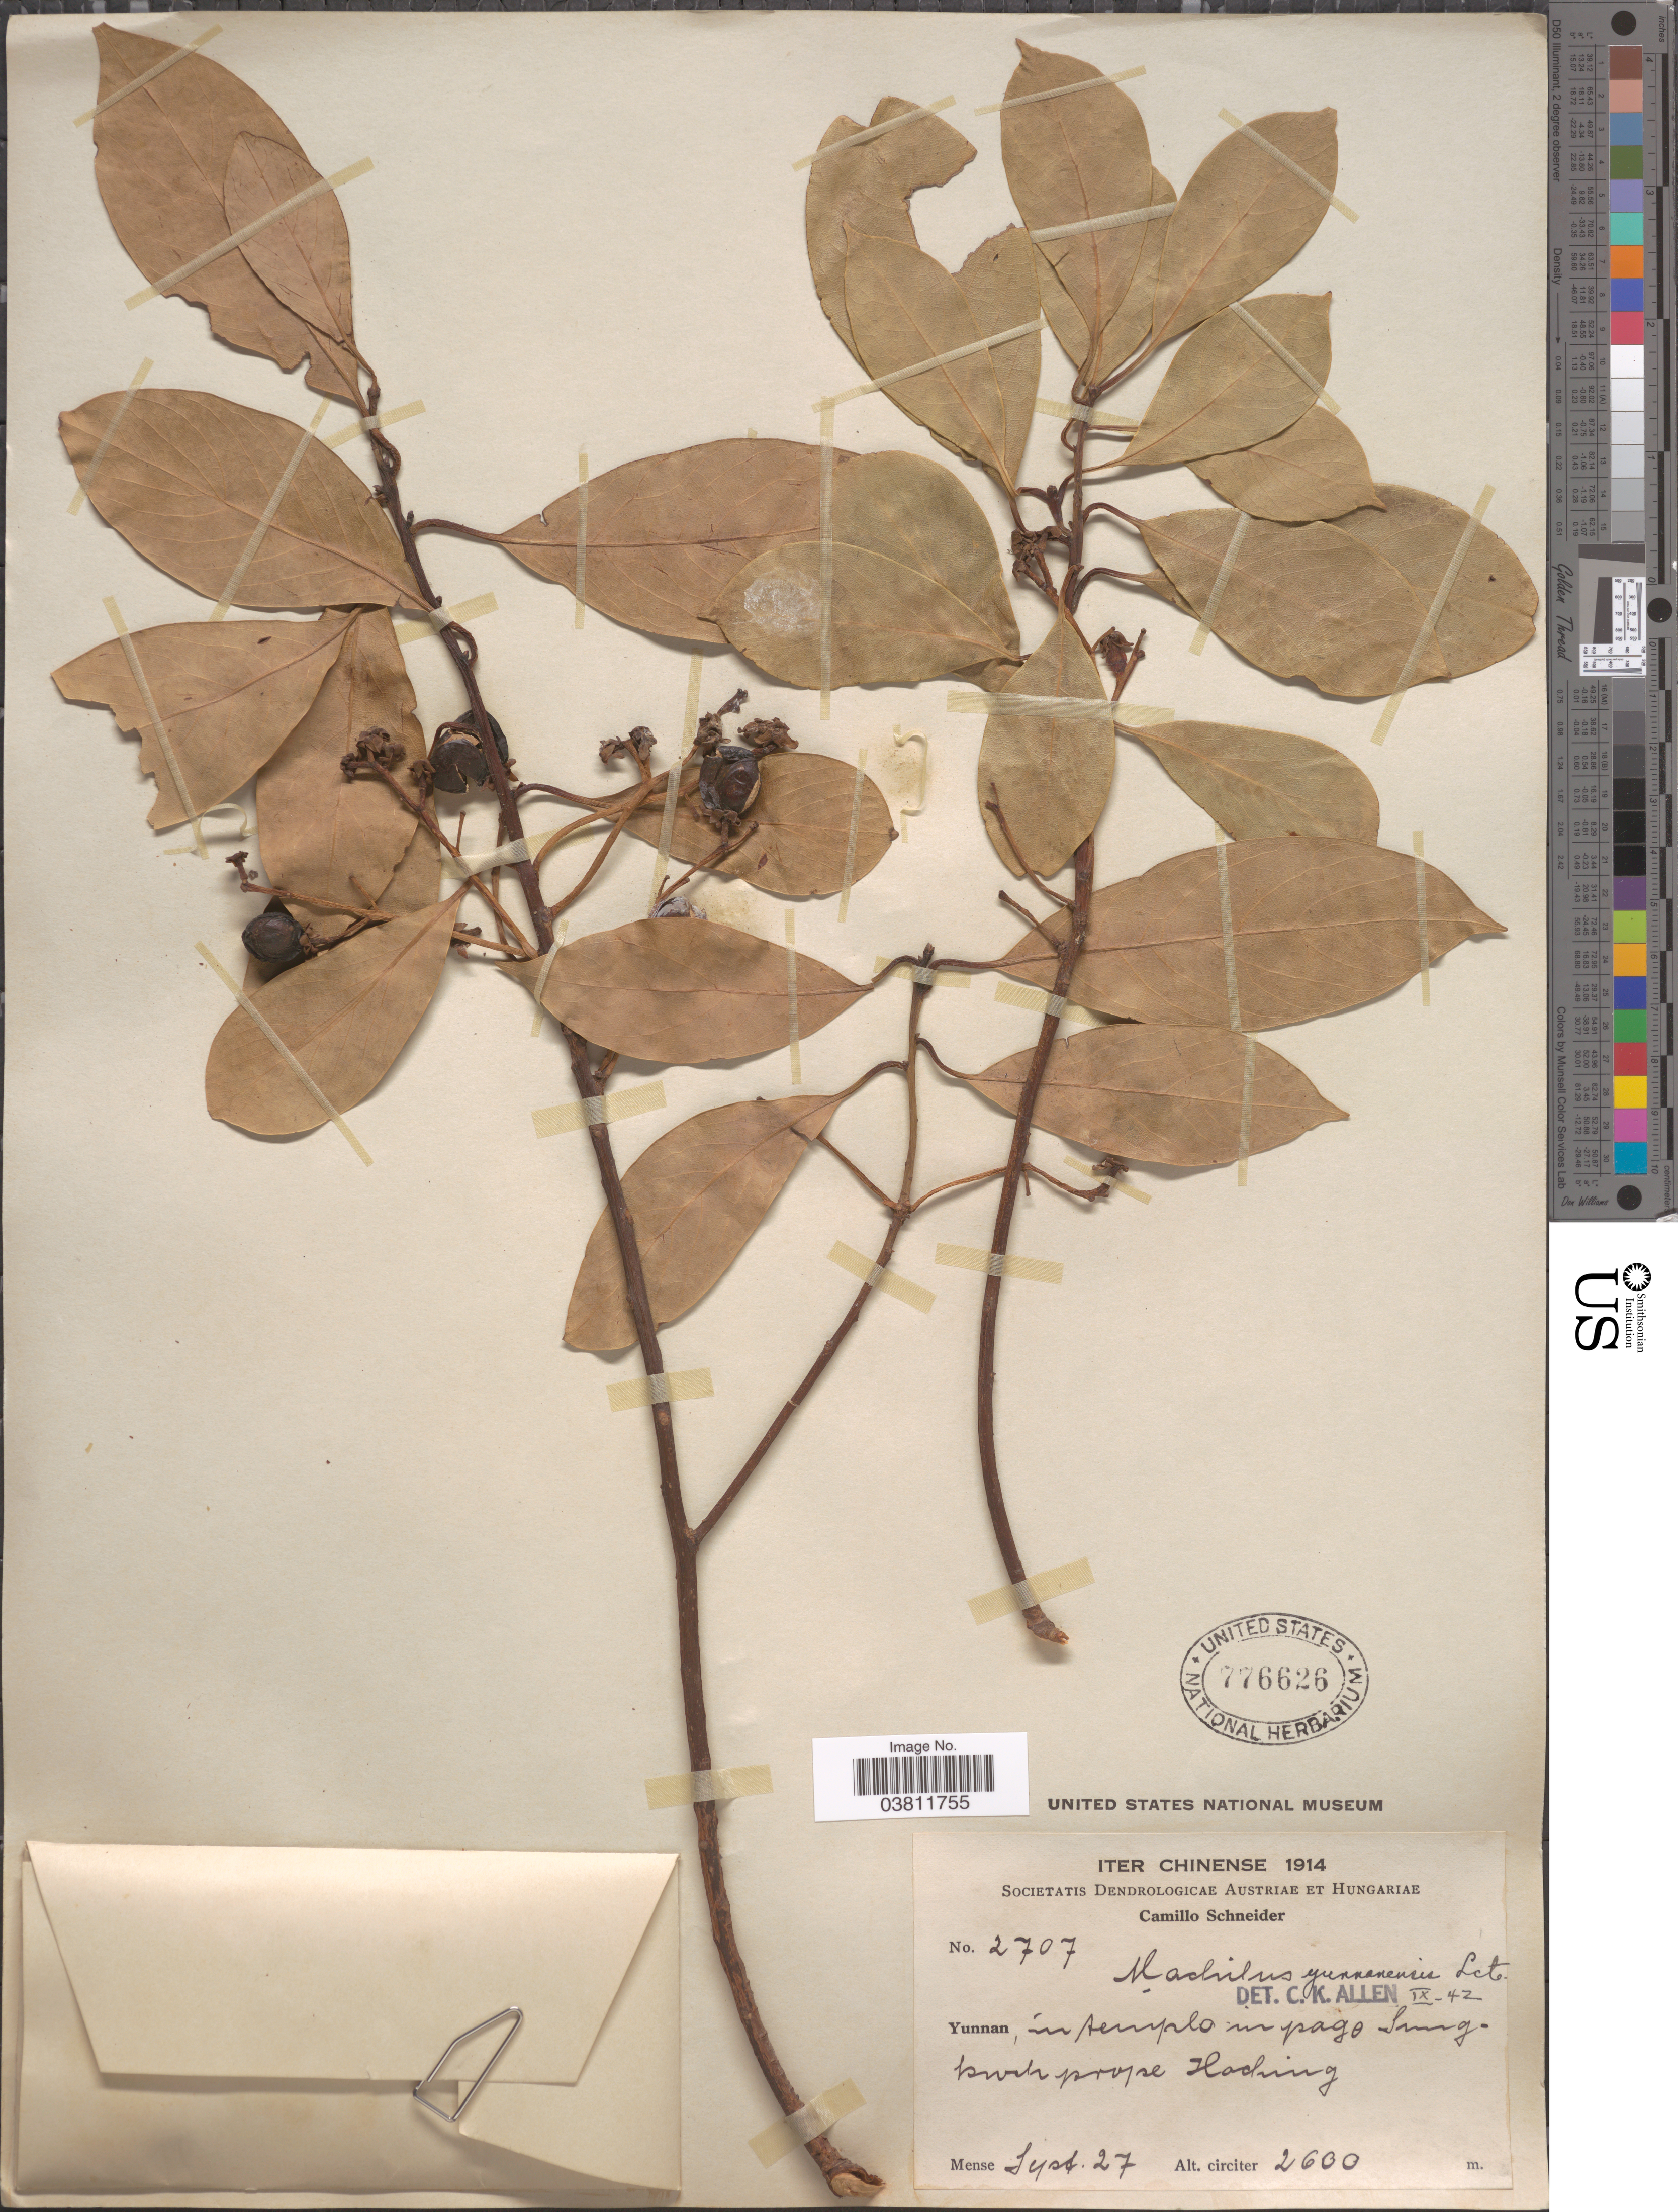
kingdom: Plantae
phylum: Tracheophyta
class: Magnoliopsida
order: Laurales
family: Lauraceae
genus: Machilus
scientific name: Machilus yunnanensis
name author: Lecomte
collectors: C. K. Schneider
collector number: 2707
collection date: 1914-09-27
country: China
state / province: Yunnan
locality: In semplo in pago Sungkwak [interpreted] prope Hoching.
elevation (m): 2600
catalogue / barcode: US 776626